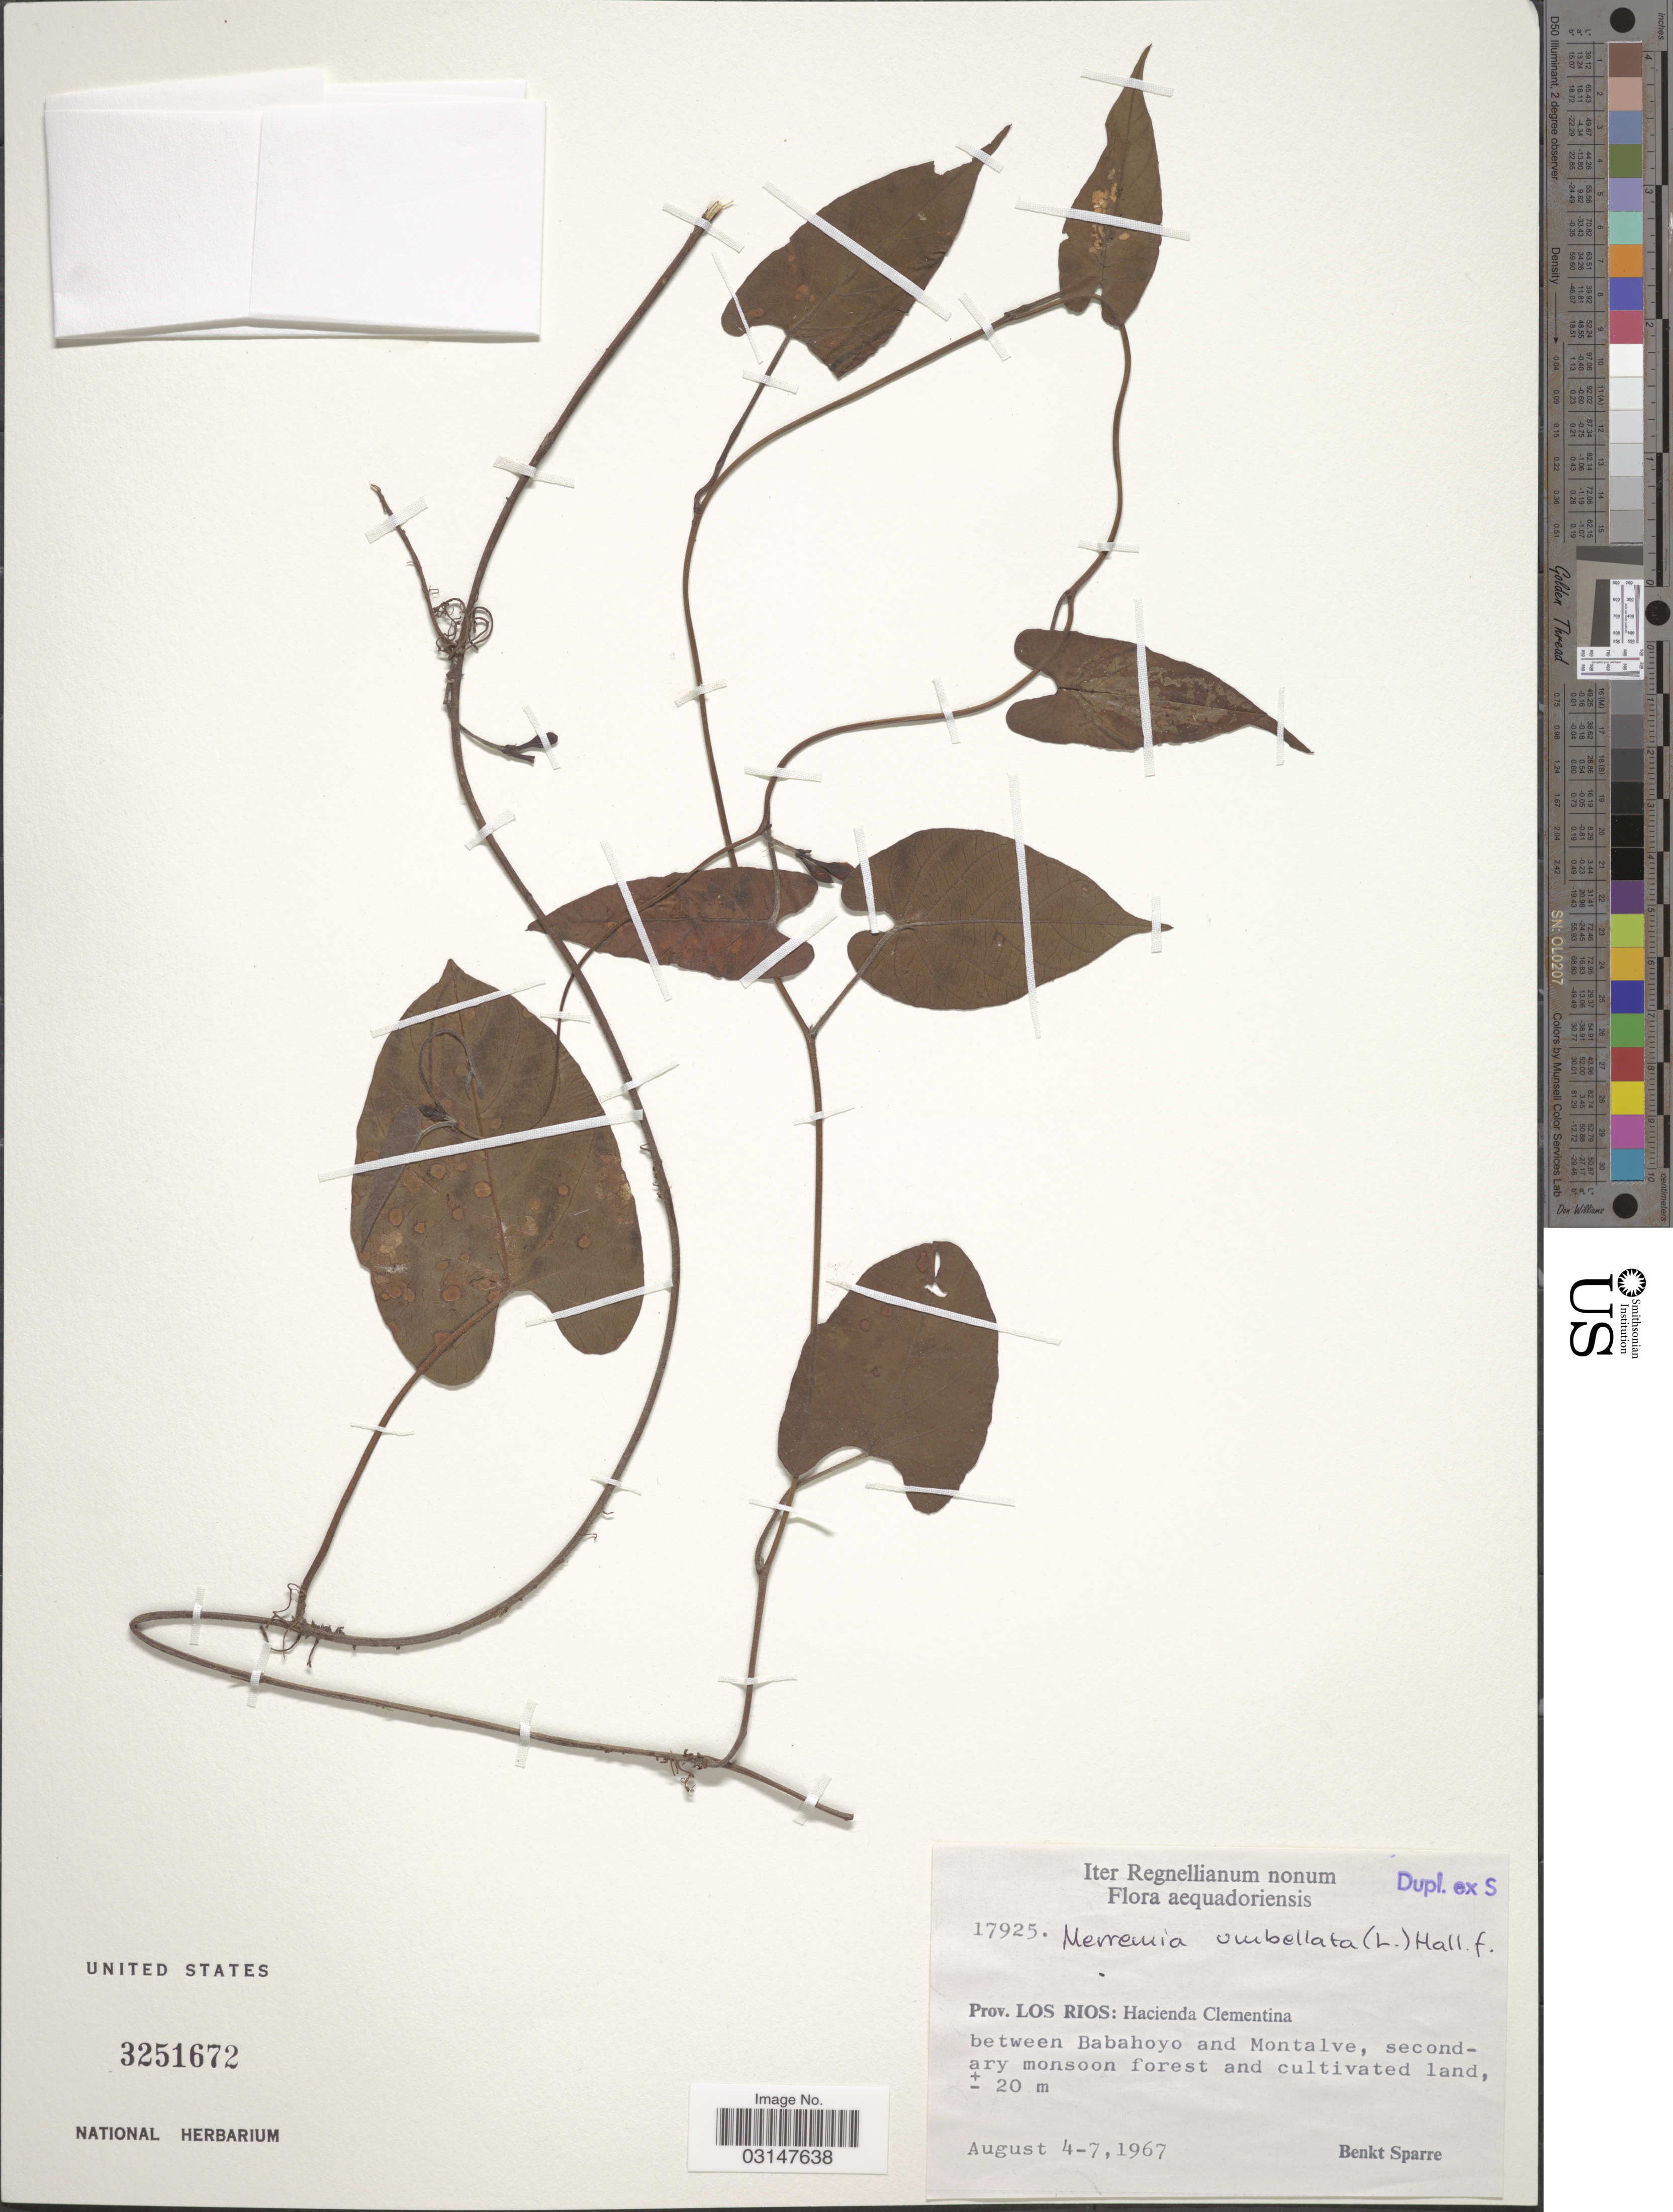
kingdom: Plantae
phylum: Tracheophyta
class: Magnoliopsida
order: Solanales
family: Convolvulaceae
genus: Camonea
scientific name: Camonea umbellata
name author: (L.) A. R. Simões & Staples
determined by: Strong, Mark T., (BOT), Smithsonian Institution - National Museum of Natural History (UNITED STATES)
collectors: B. Sparre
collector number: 17925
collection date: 1967-08-04/1967-08-07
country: Ecuador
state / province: Los Ríos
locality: Aequadoriensis, Hacienda Clementina, between Babahoyo and Montalve,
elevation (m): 20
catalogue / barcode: US 3251672